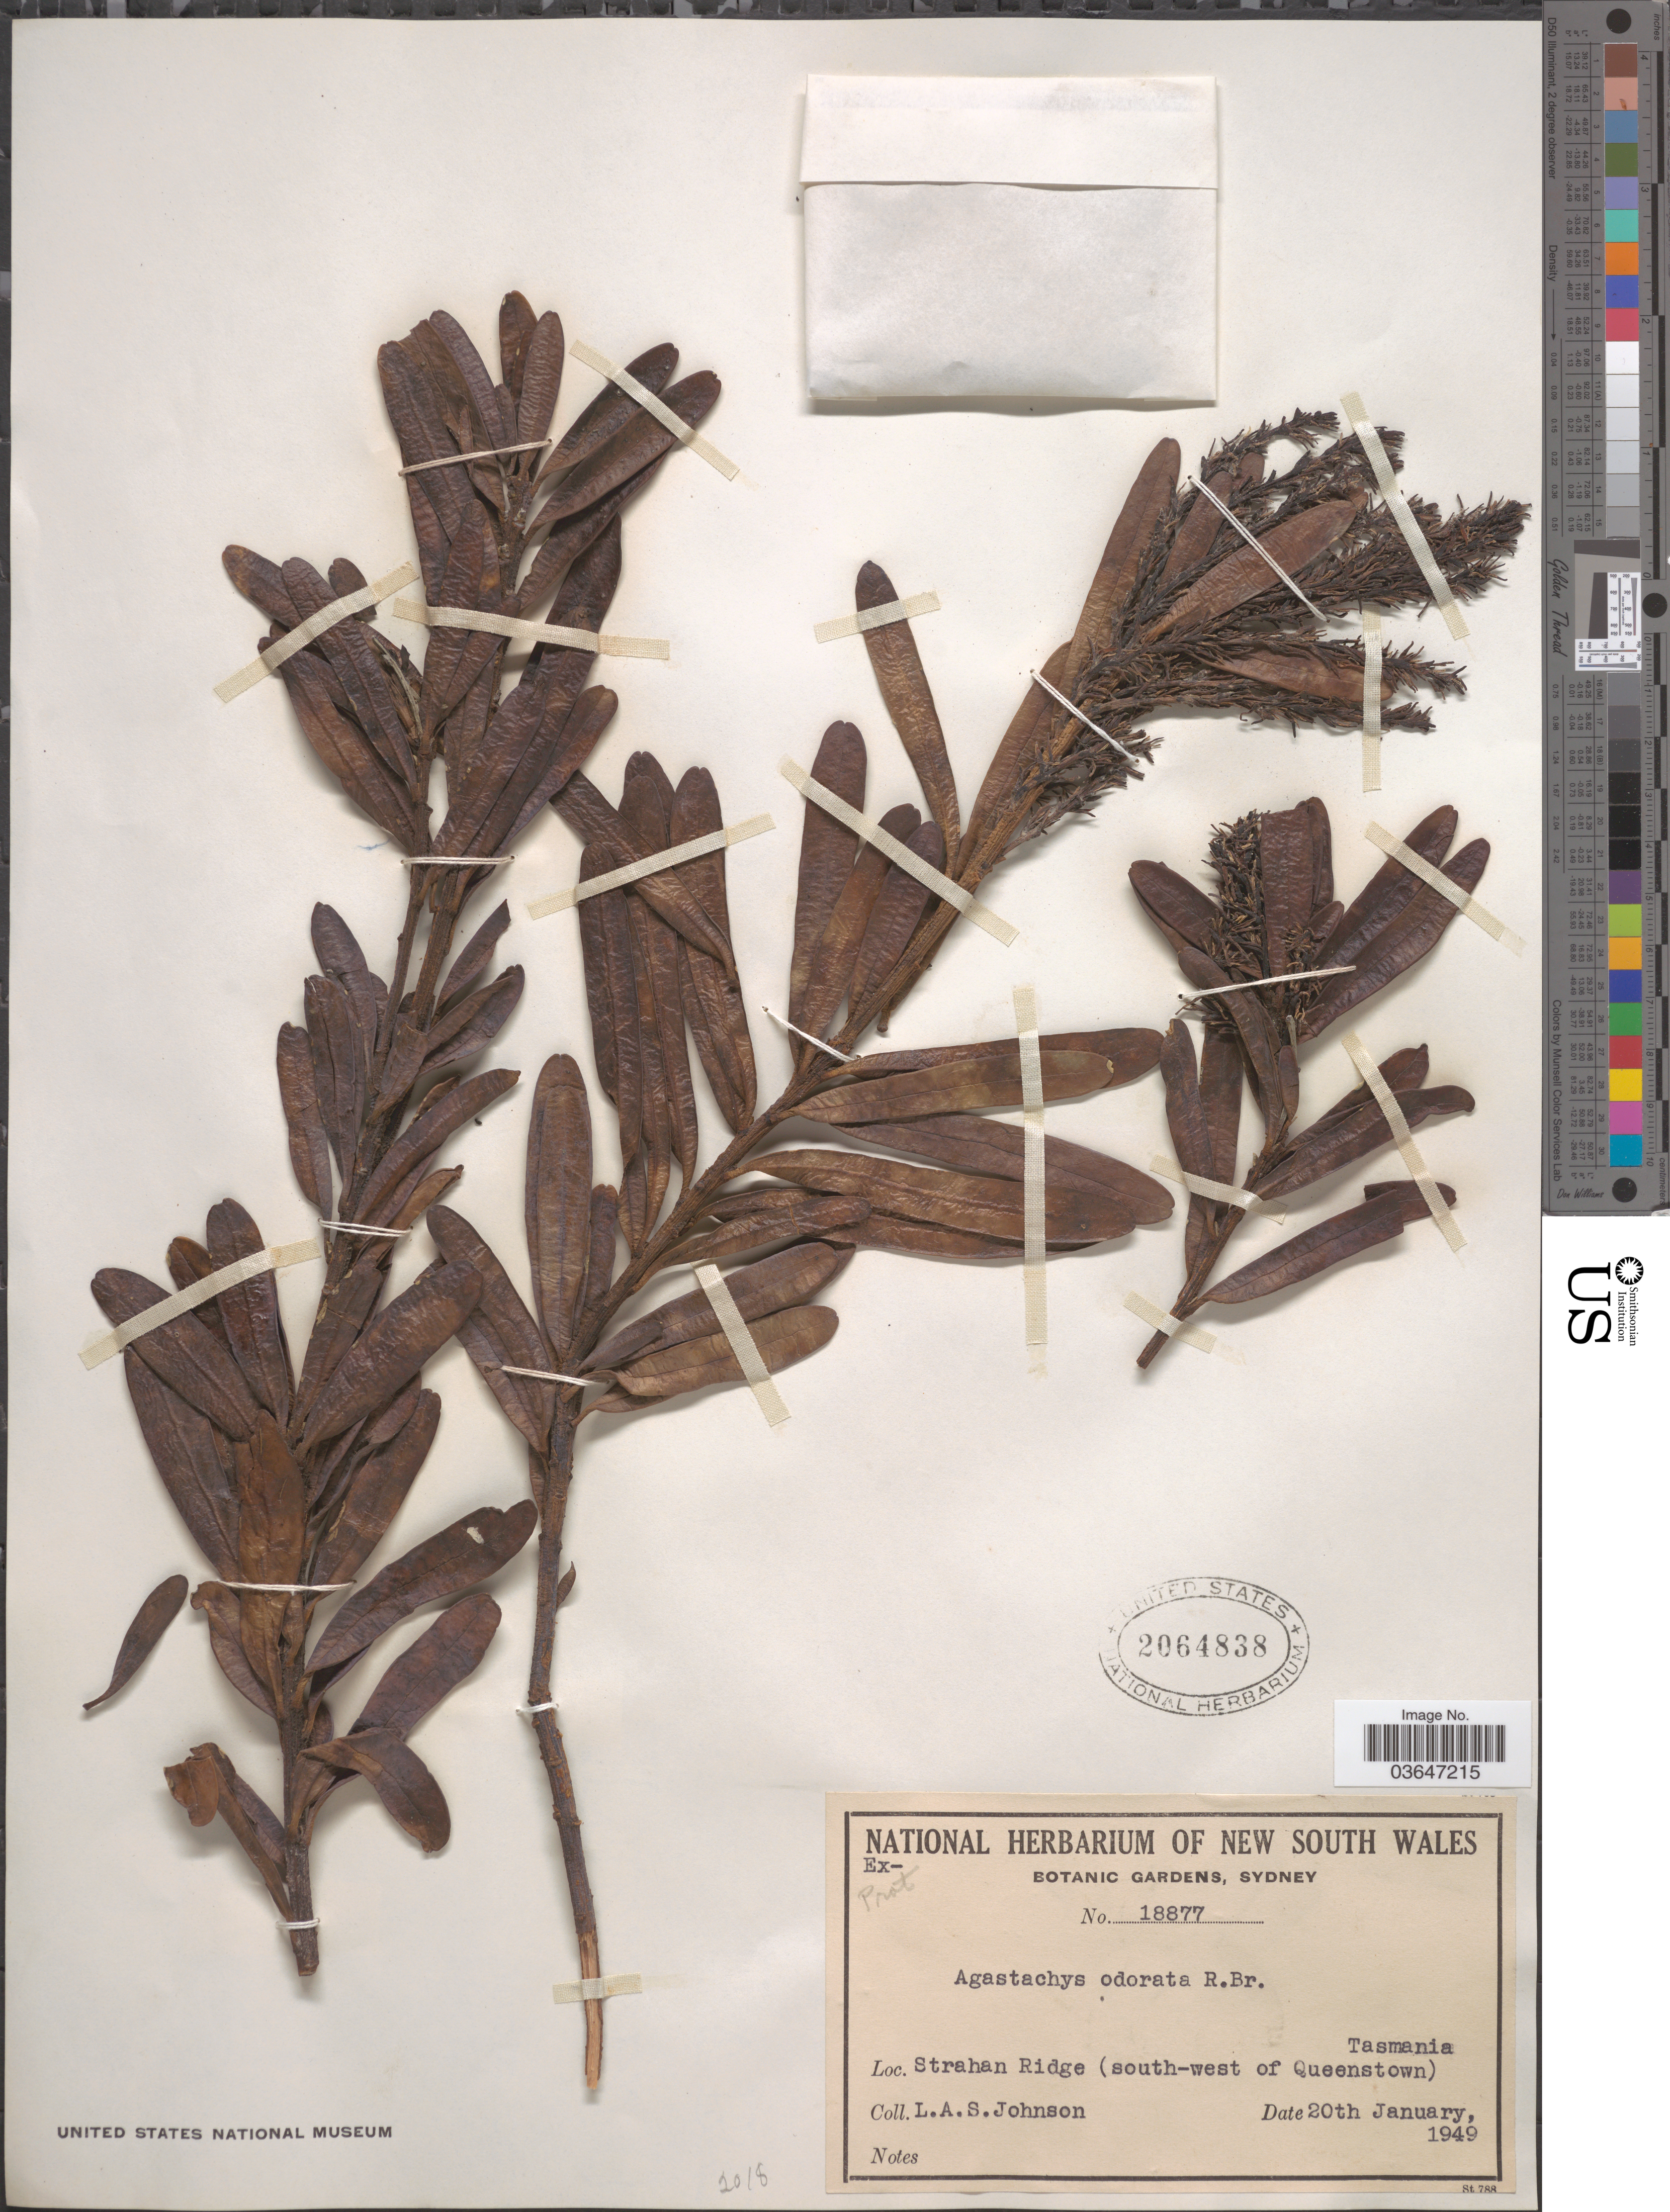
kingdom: Plantae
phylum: Tracheophyta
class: Magnoliopsida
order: Proteales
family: Proteaceae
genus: Agastachys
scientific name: Agastachys odorata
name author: R. Br.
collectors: L. A. S. Johnson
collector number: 18877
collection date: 1949-01-20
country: Australia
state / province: Tasmania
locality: Strahan Ridge (south-west of Queenstown).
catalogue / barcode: US 2064838